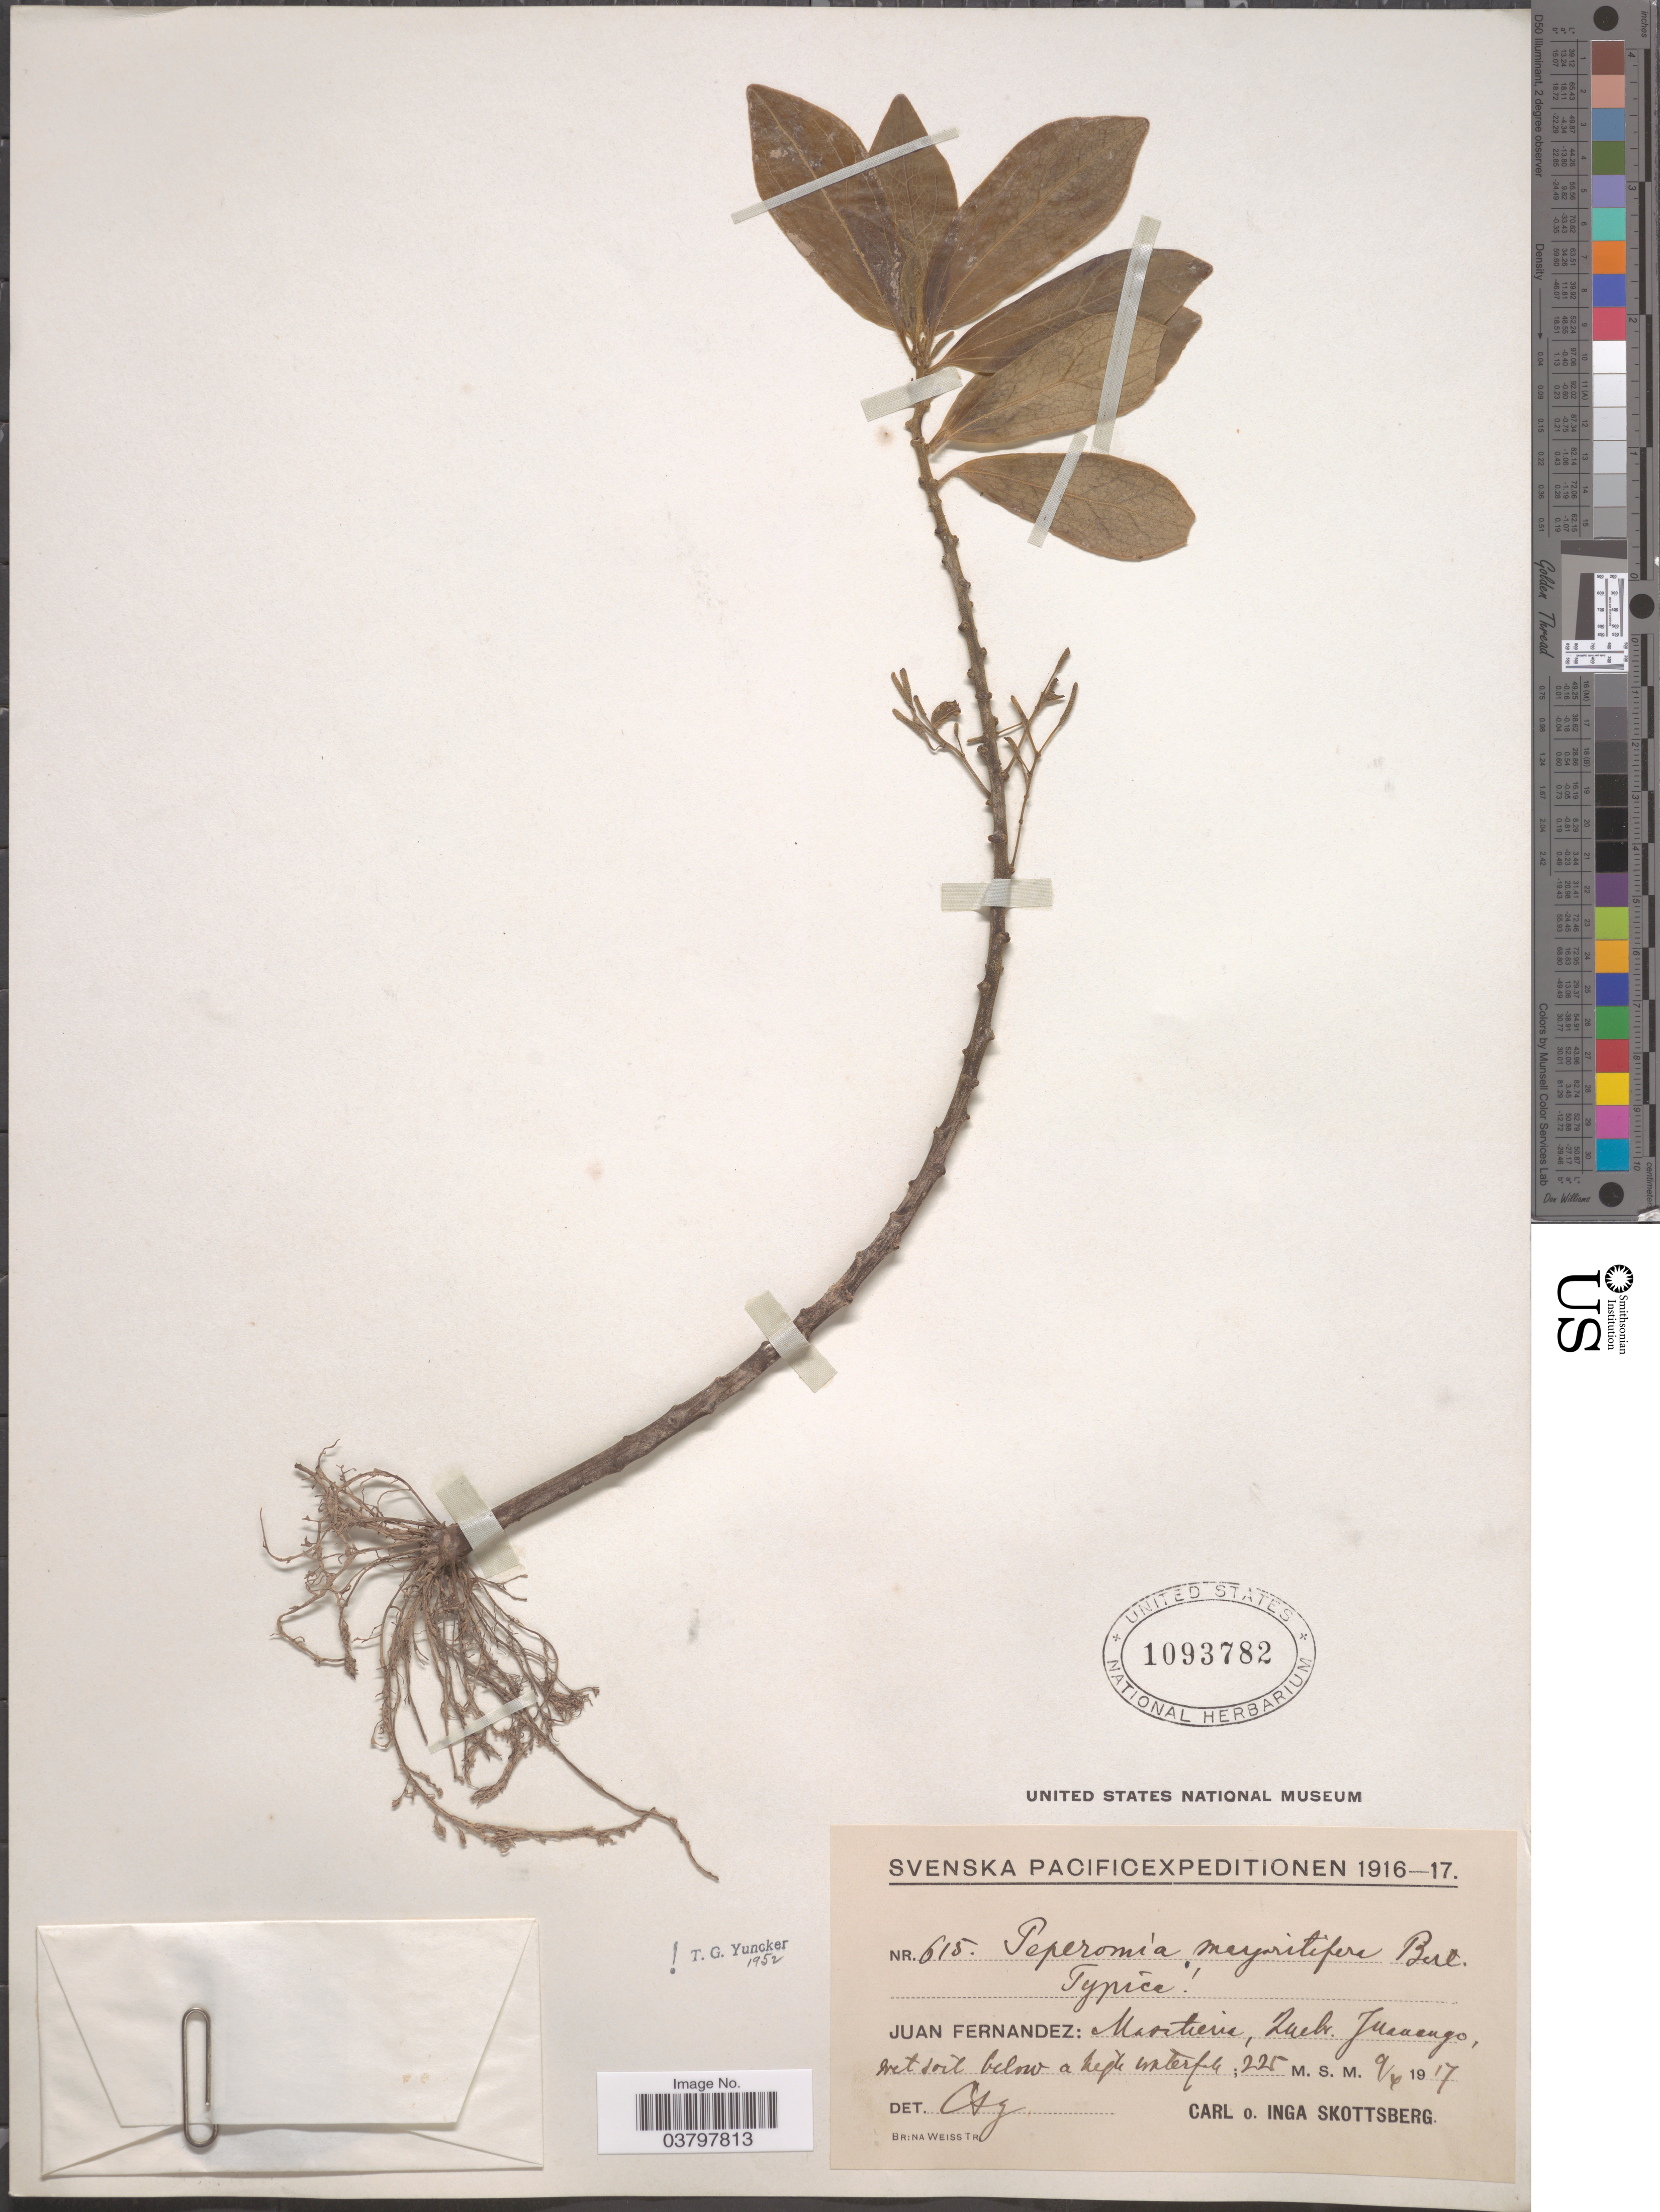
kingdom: Plantae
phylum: Tracheophyta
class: Magnoliopsida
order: Piperales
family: Piperaceae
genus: Peperomia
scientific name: Peperomia margaritifera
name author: Bertero ex Hook.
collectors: C. Skottsberg & I. Skottsberg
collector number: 615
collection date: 1917-09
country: Chile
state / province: Valparaíso (V)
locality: Juan Fernandez: Masatierra, Quebr. Juanango.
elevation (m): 225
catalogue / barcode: US 1093782